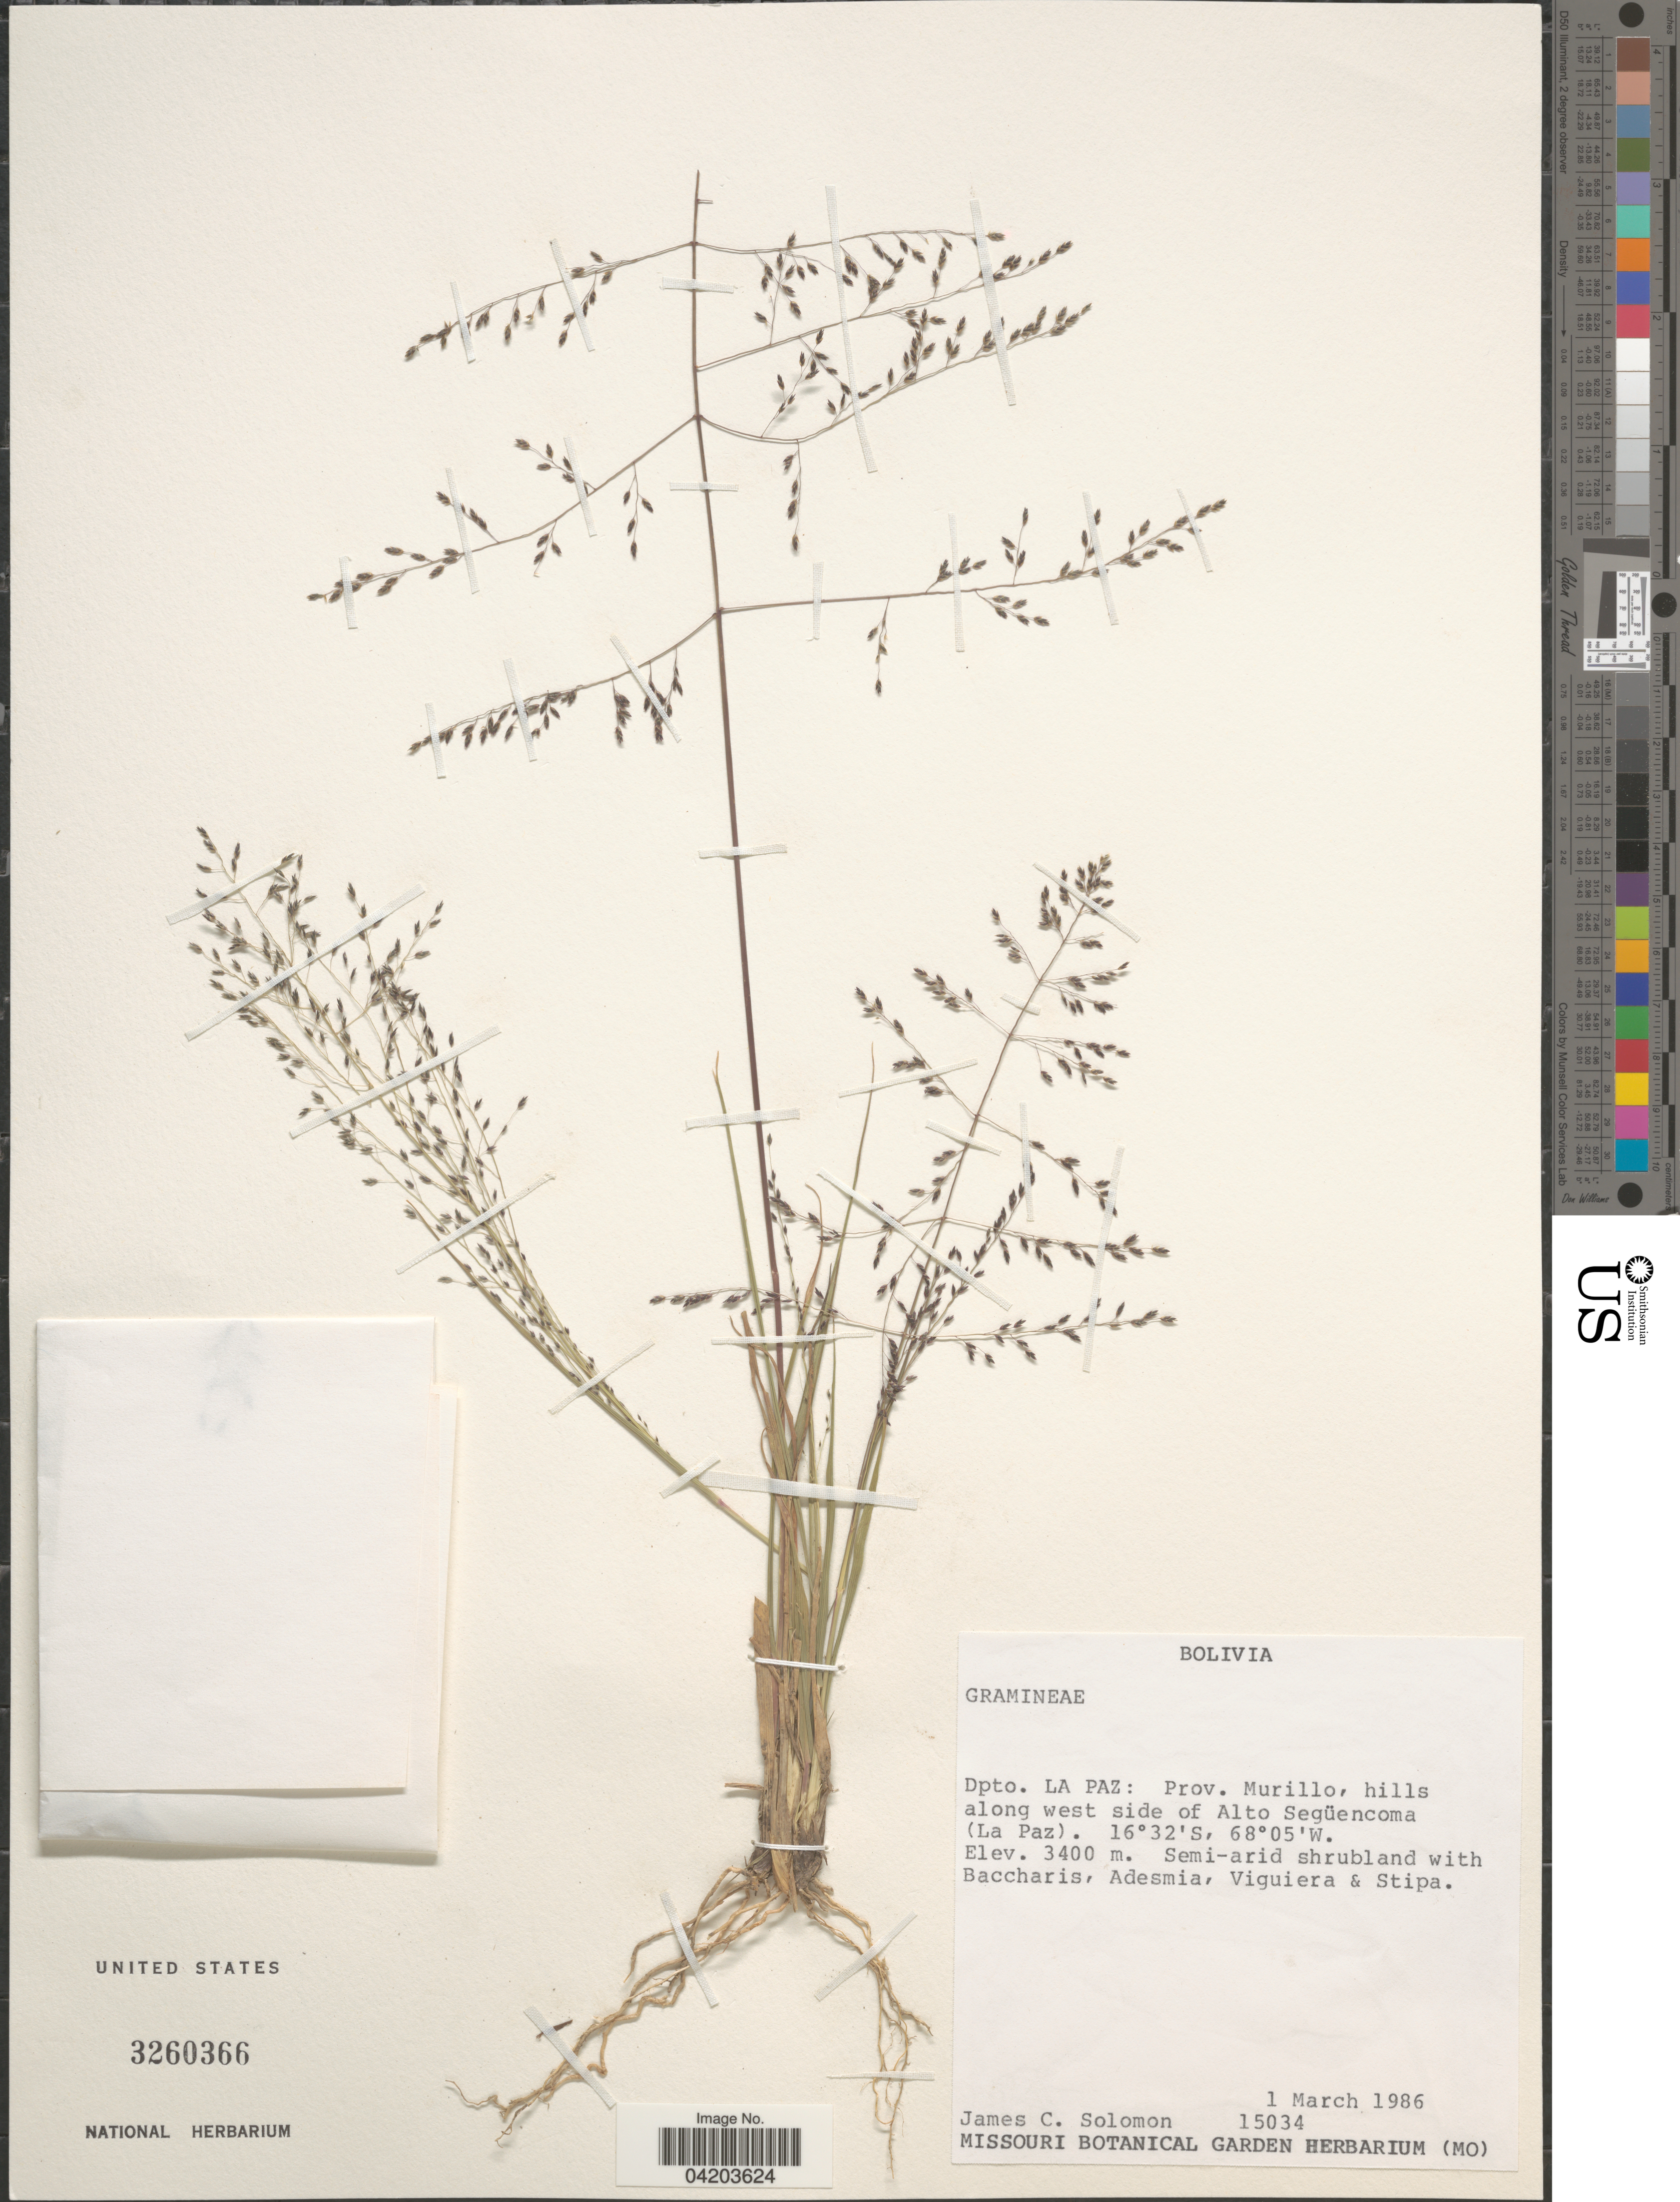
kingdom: Plantae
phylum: Tracheophyta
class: Liliopsida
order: Poales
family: Poaceae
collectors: J. C. Solomon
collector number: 15034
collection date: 1986-03-01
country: Bolivia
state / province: La Paz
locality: Dpto. La Paz: Prov. Murillo, hills along west side of Alto Següencoma (La Paz).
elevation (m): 3400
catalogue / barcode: US 3260366